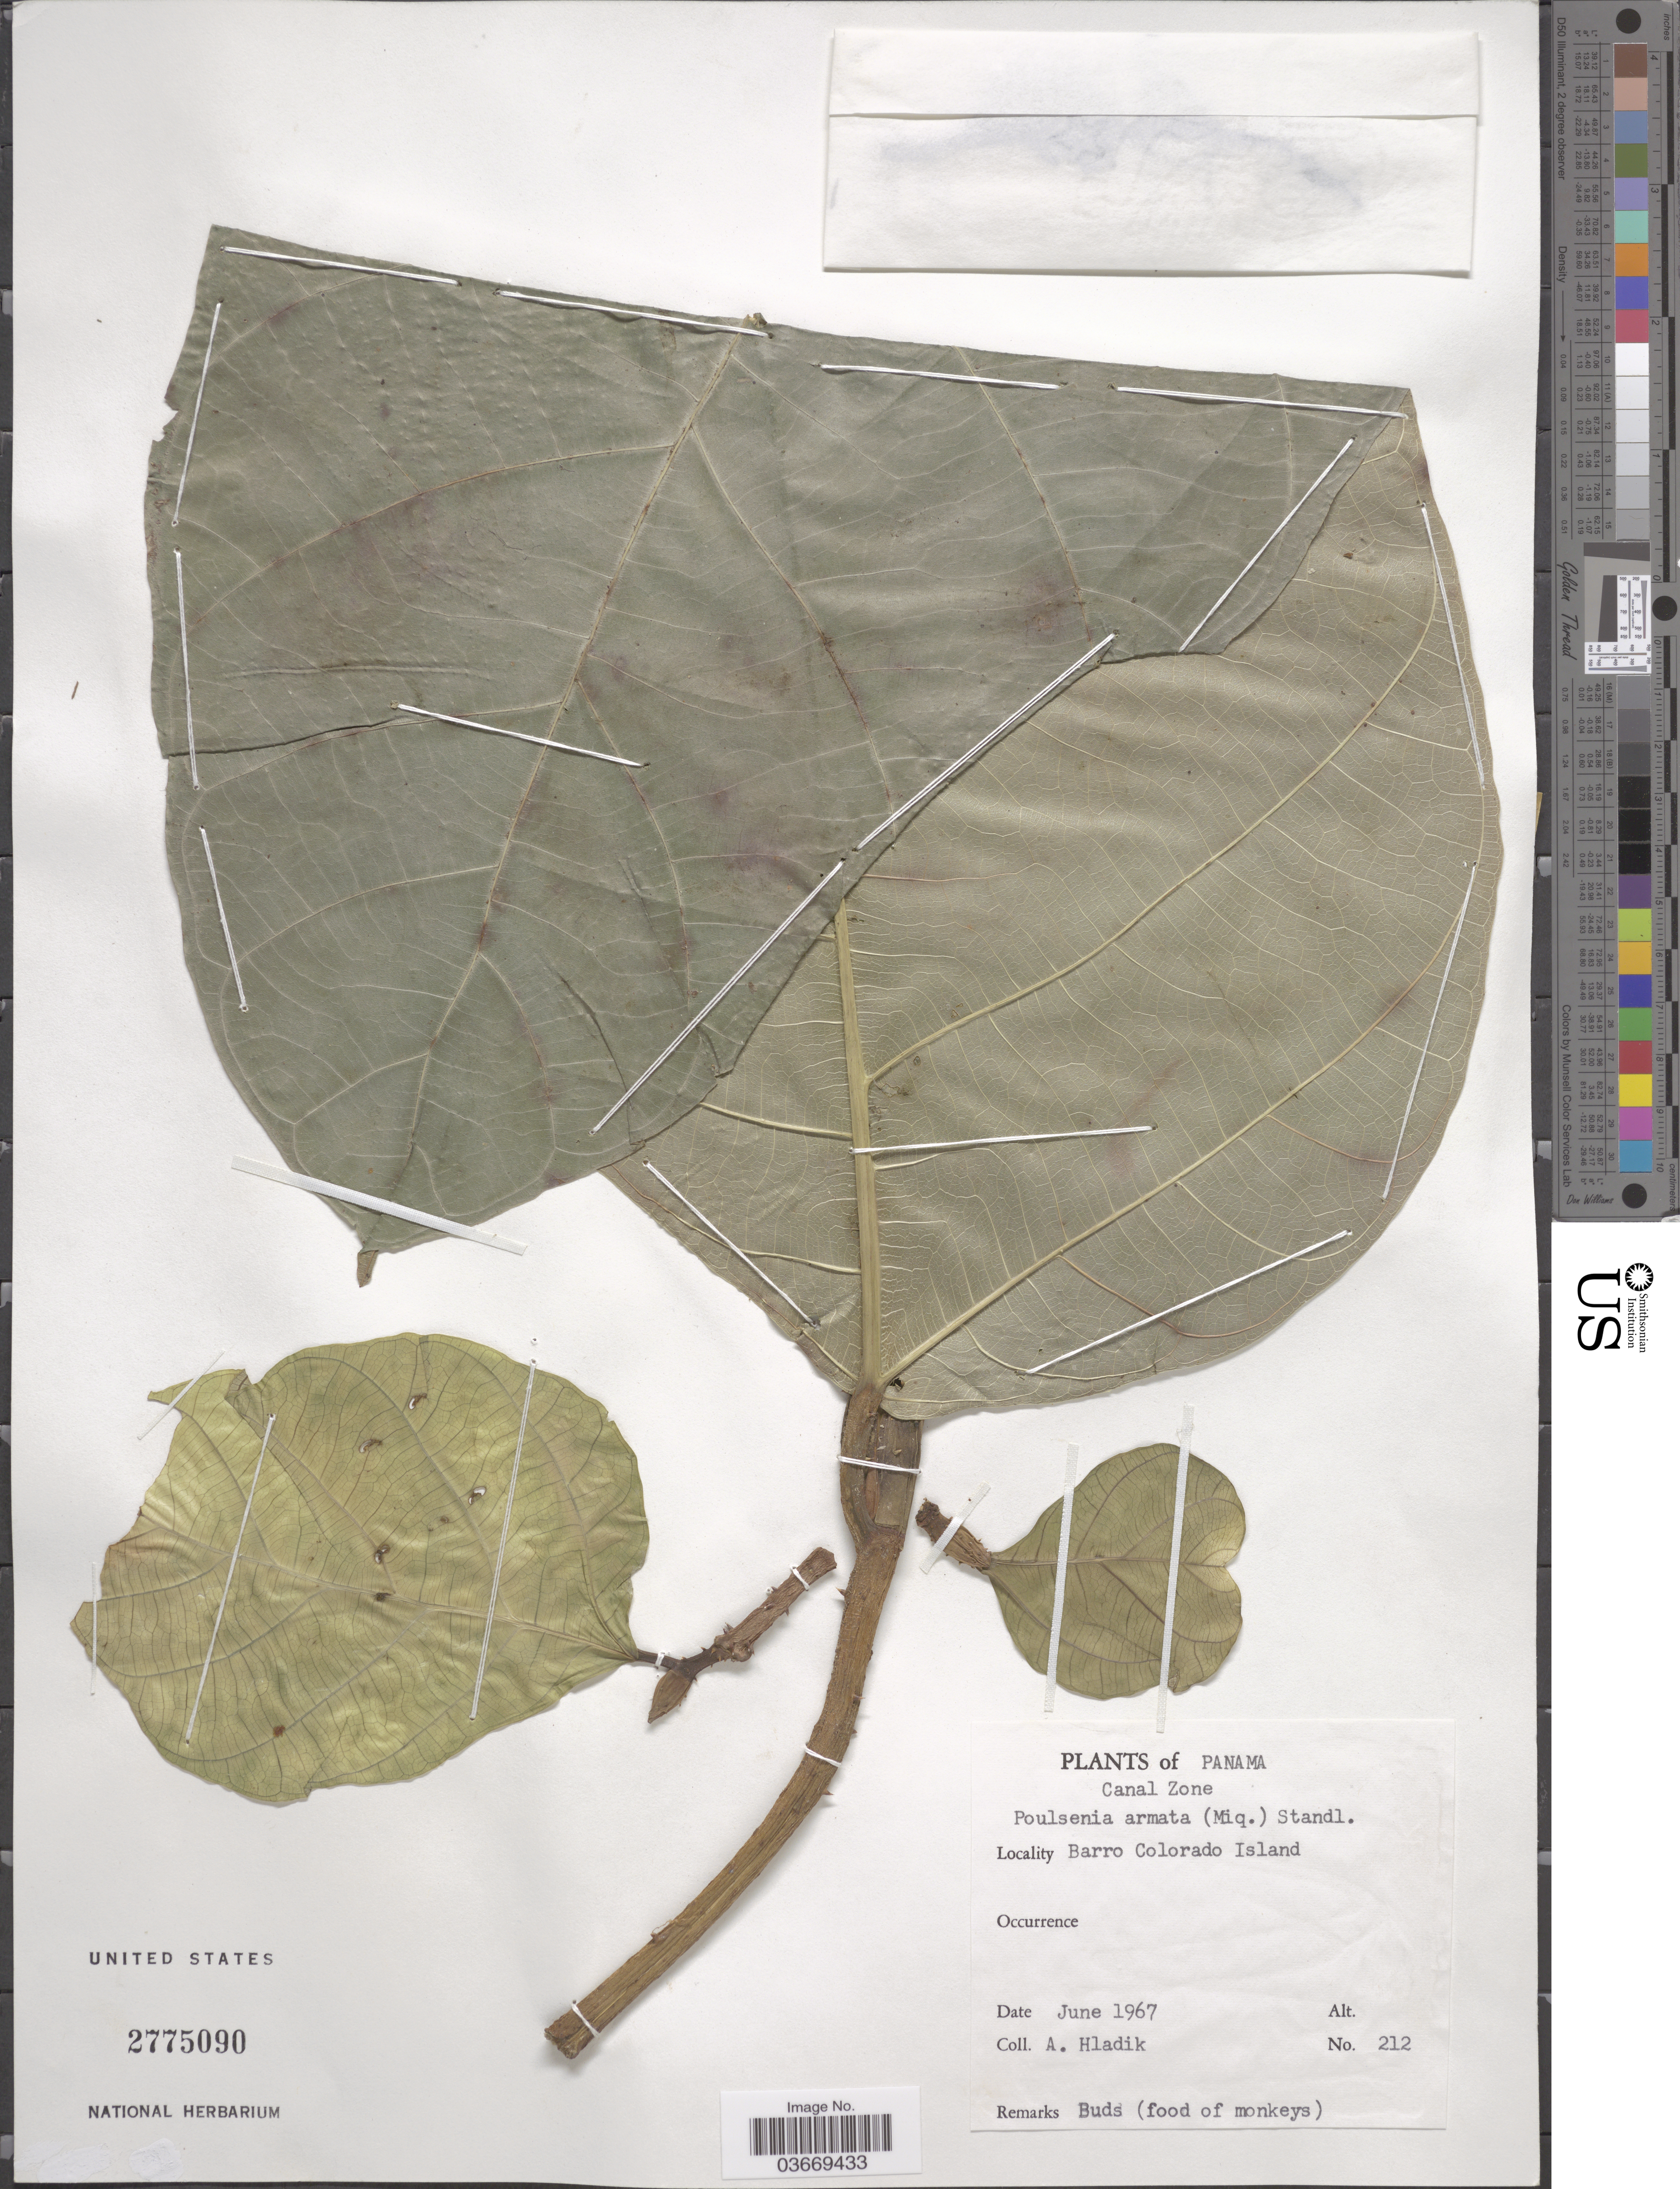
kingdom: Plantae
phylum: Tracheophyta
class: Magnoliopsida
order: Rosales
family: Moraceae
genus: Poulsenia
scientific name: Poulsenia armata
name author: (Miq.) Standl.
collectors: A. Hladik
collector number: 212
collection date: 1967-06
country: Panama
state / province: Colón / Panamá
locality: Canal Zone. Barro Colorado Island.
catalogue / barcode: US 2775090